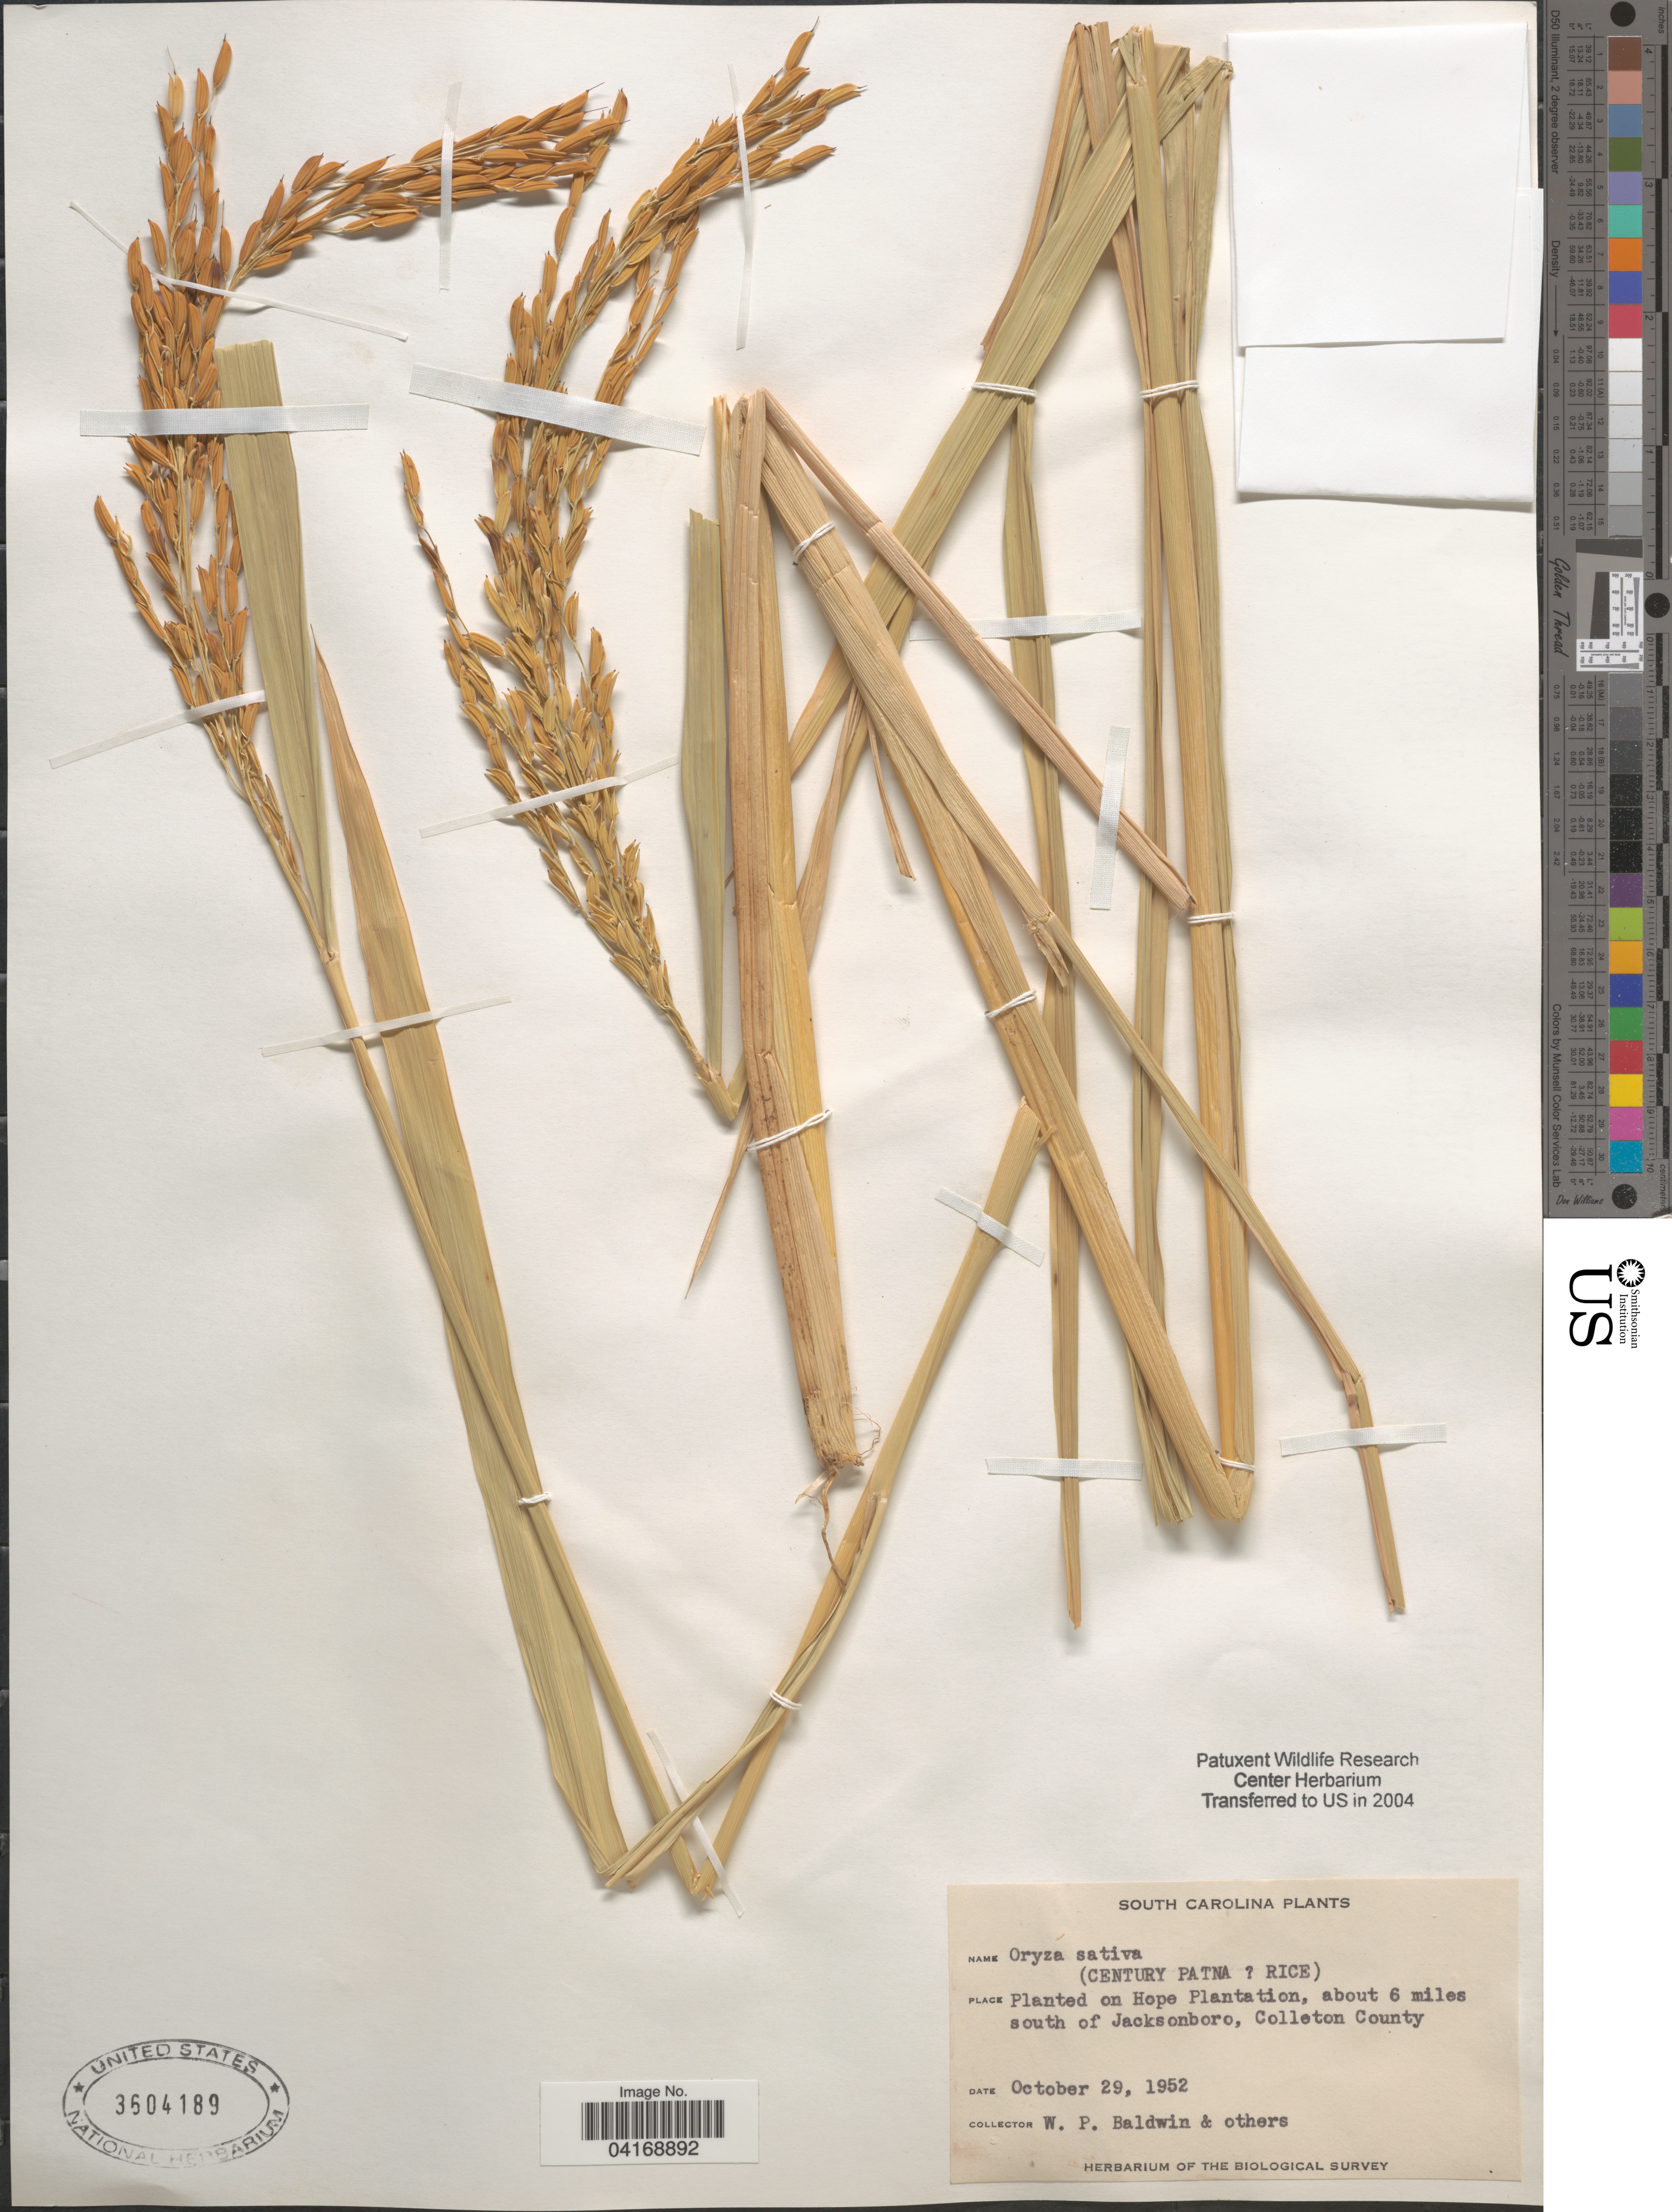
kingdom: Plantae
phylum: Tracheophyta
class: Liliopsida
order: Poales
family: Poaceae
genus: Oryza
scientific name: Oryza sativa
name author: L.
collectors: W. Baldwin & et al.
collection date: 1952-10-29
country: United States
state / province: South Carolina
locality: On Hope Plantation, about 6 miles south of Jacksonboro, Colleton County. The Biological Survey.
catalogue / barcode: US 3604189